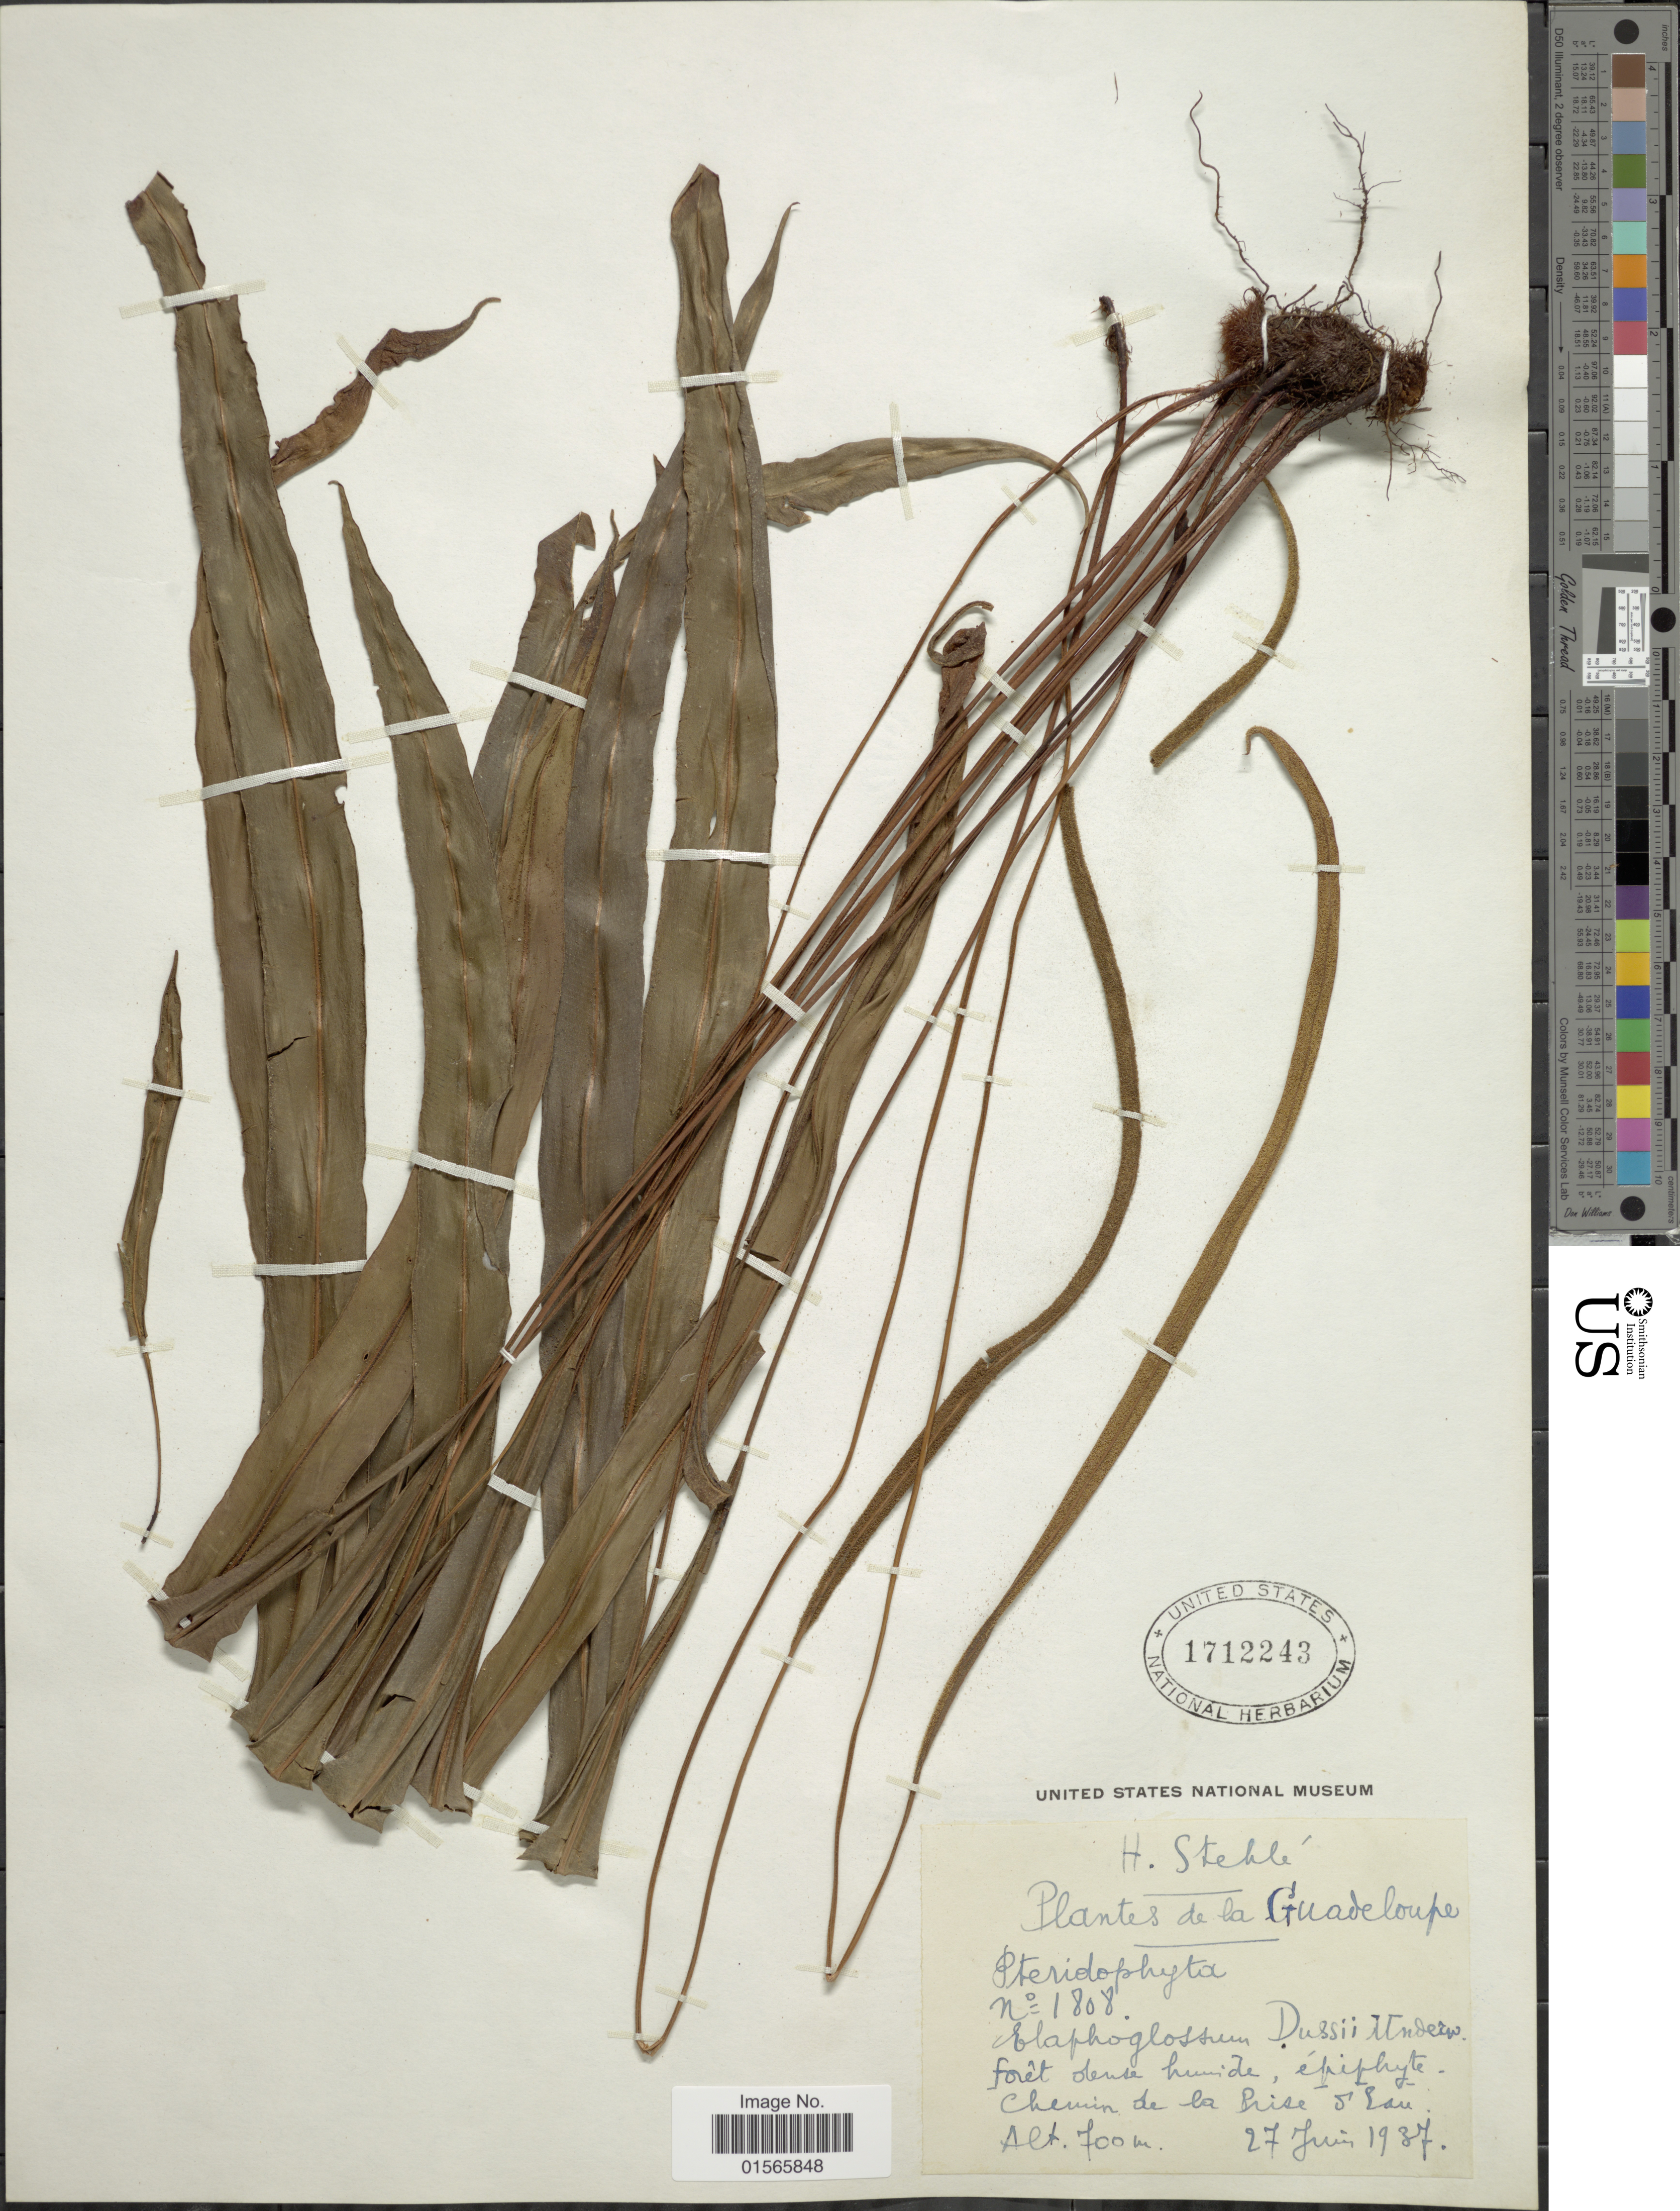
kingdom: Plantae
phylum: Tracheophyta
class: Polypodiopsida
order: Polypodiales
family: Dryopteridaceae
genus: Elaphoglossum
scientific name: Elaphoglossum petiolatum var. dussii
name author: (Underw. ex Maxon) Proctor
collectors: H. Stehlé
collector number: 700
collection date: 1937-06-27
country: Guadeloupe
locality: Forêt dense humide, épiphyte Chemin de la Prise d'Eau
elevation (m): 700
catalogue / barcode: US 1712243